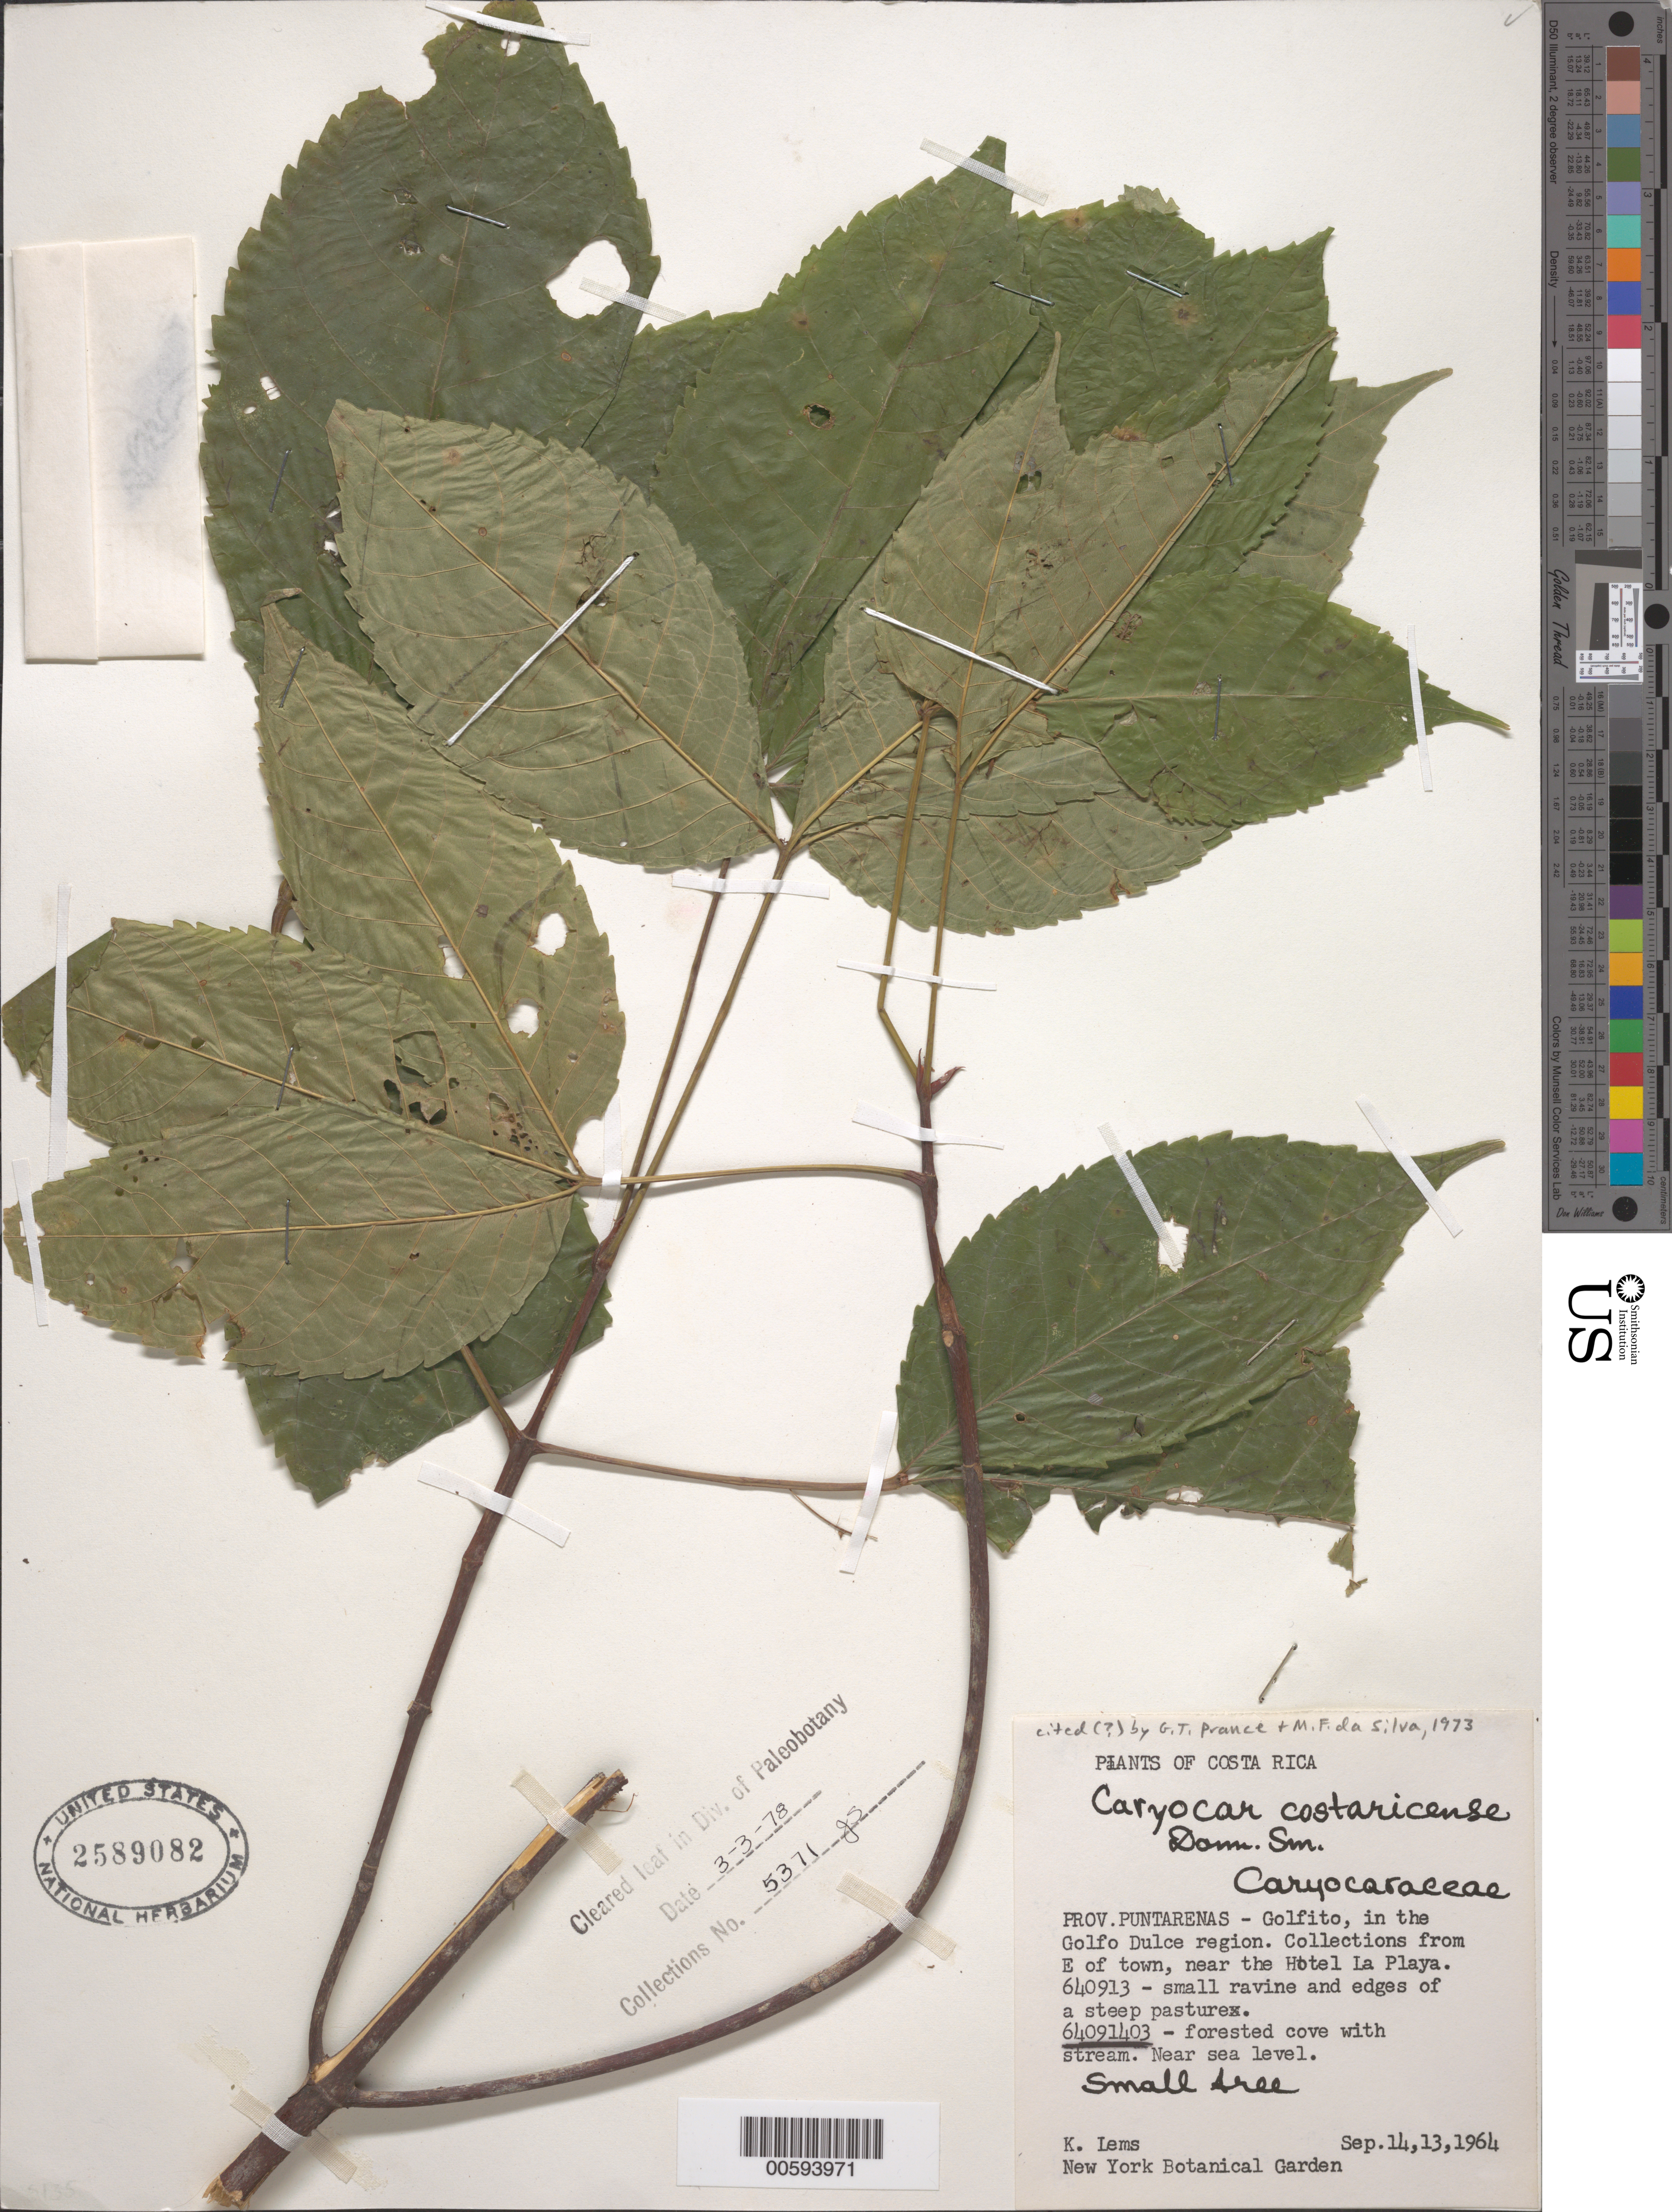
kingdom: Plantae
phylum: Tracheophyta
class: Magnoliopsida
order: Malpighiales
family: Caryocaraceae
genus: Caryocar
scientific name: Caryocar costaricense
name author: Donn. Sm.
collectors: K. Lems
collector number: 64091403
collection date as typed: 13 Sep 1964 and 14 Sep 1964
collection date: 1964-09-13,1964-09-14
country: Costa Rica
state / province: Puntarenas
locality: Golfito, in the Golfo Dulce Region, near the Hotel La Playa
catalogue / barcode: US 2589082